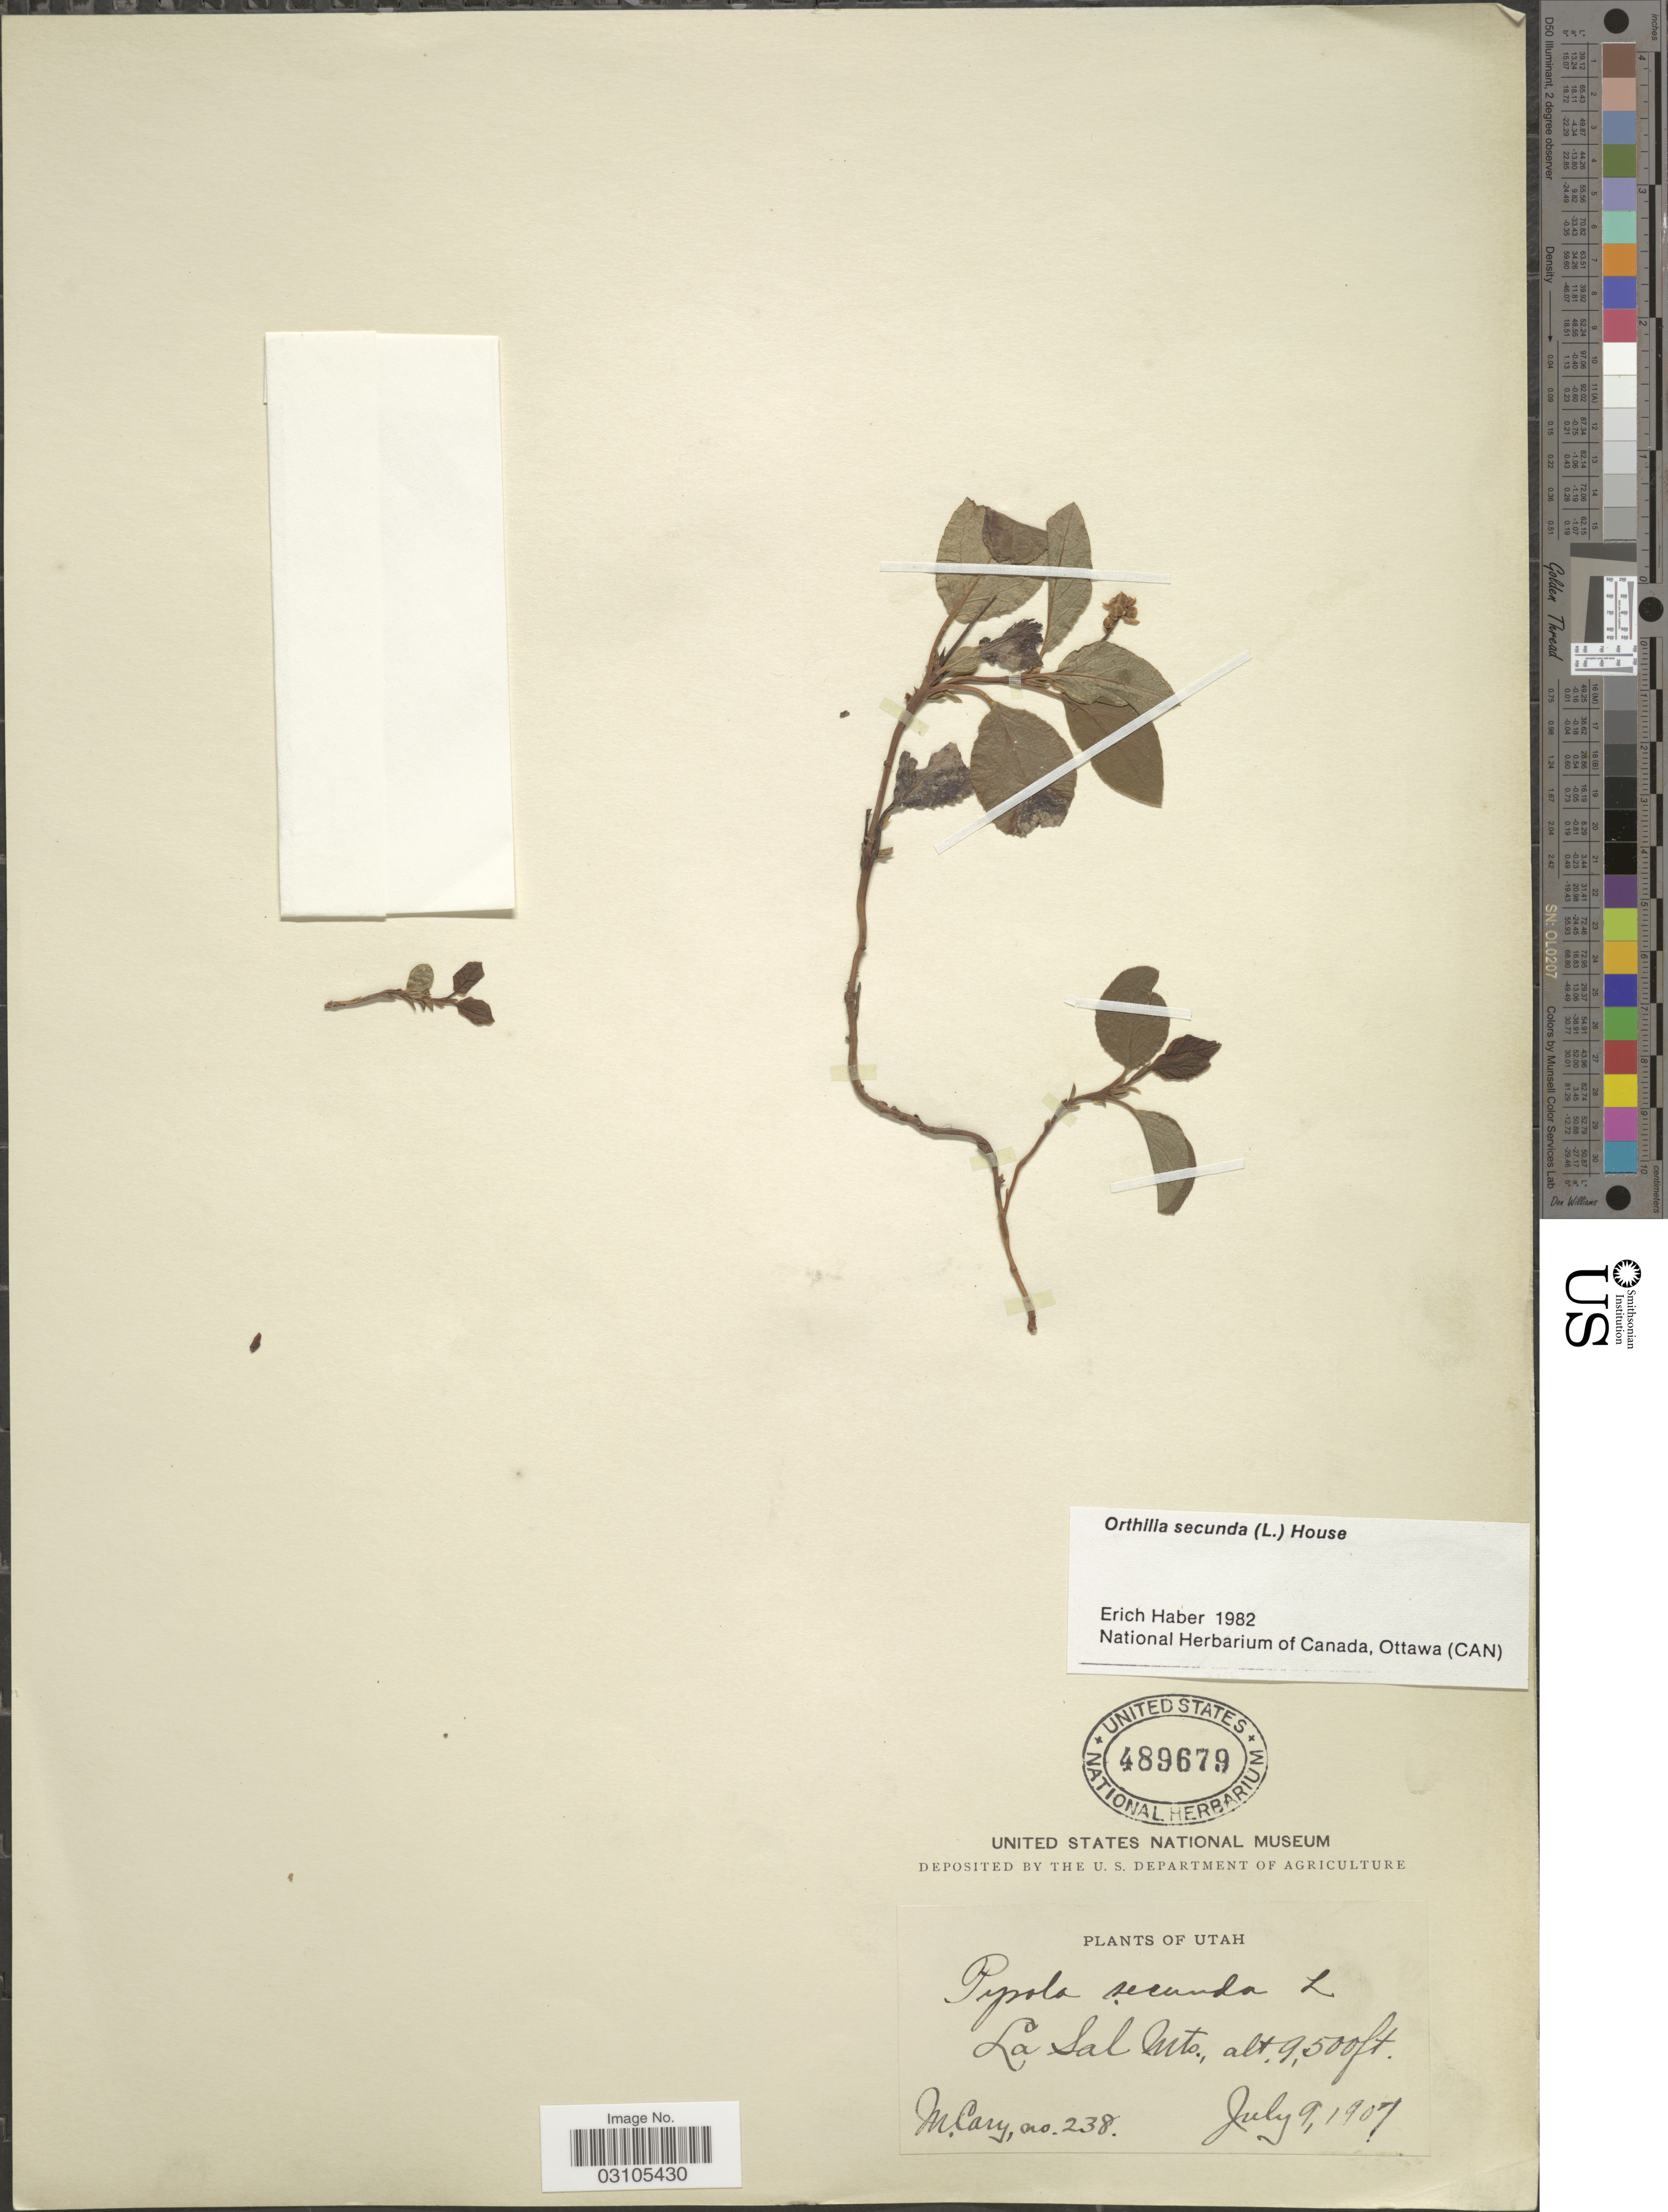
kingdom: Plantae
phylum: Tracheophyta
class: Magnoliopsida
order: Ericales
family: Ericaceae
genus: Orthilia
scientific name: Orthilia secunda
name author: (L.) House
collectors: M. Cary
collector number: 238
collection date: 1907-07-09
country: United States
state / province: Utah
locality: La Sal Mts.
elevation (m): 2896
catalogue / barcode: US 489679